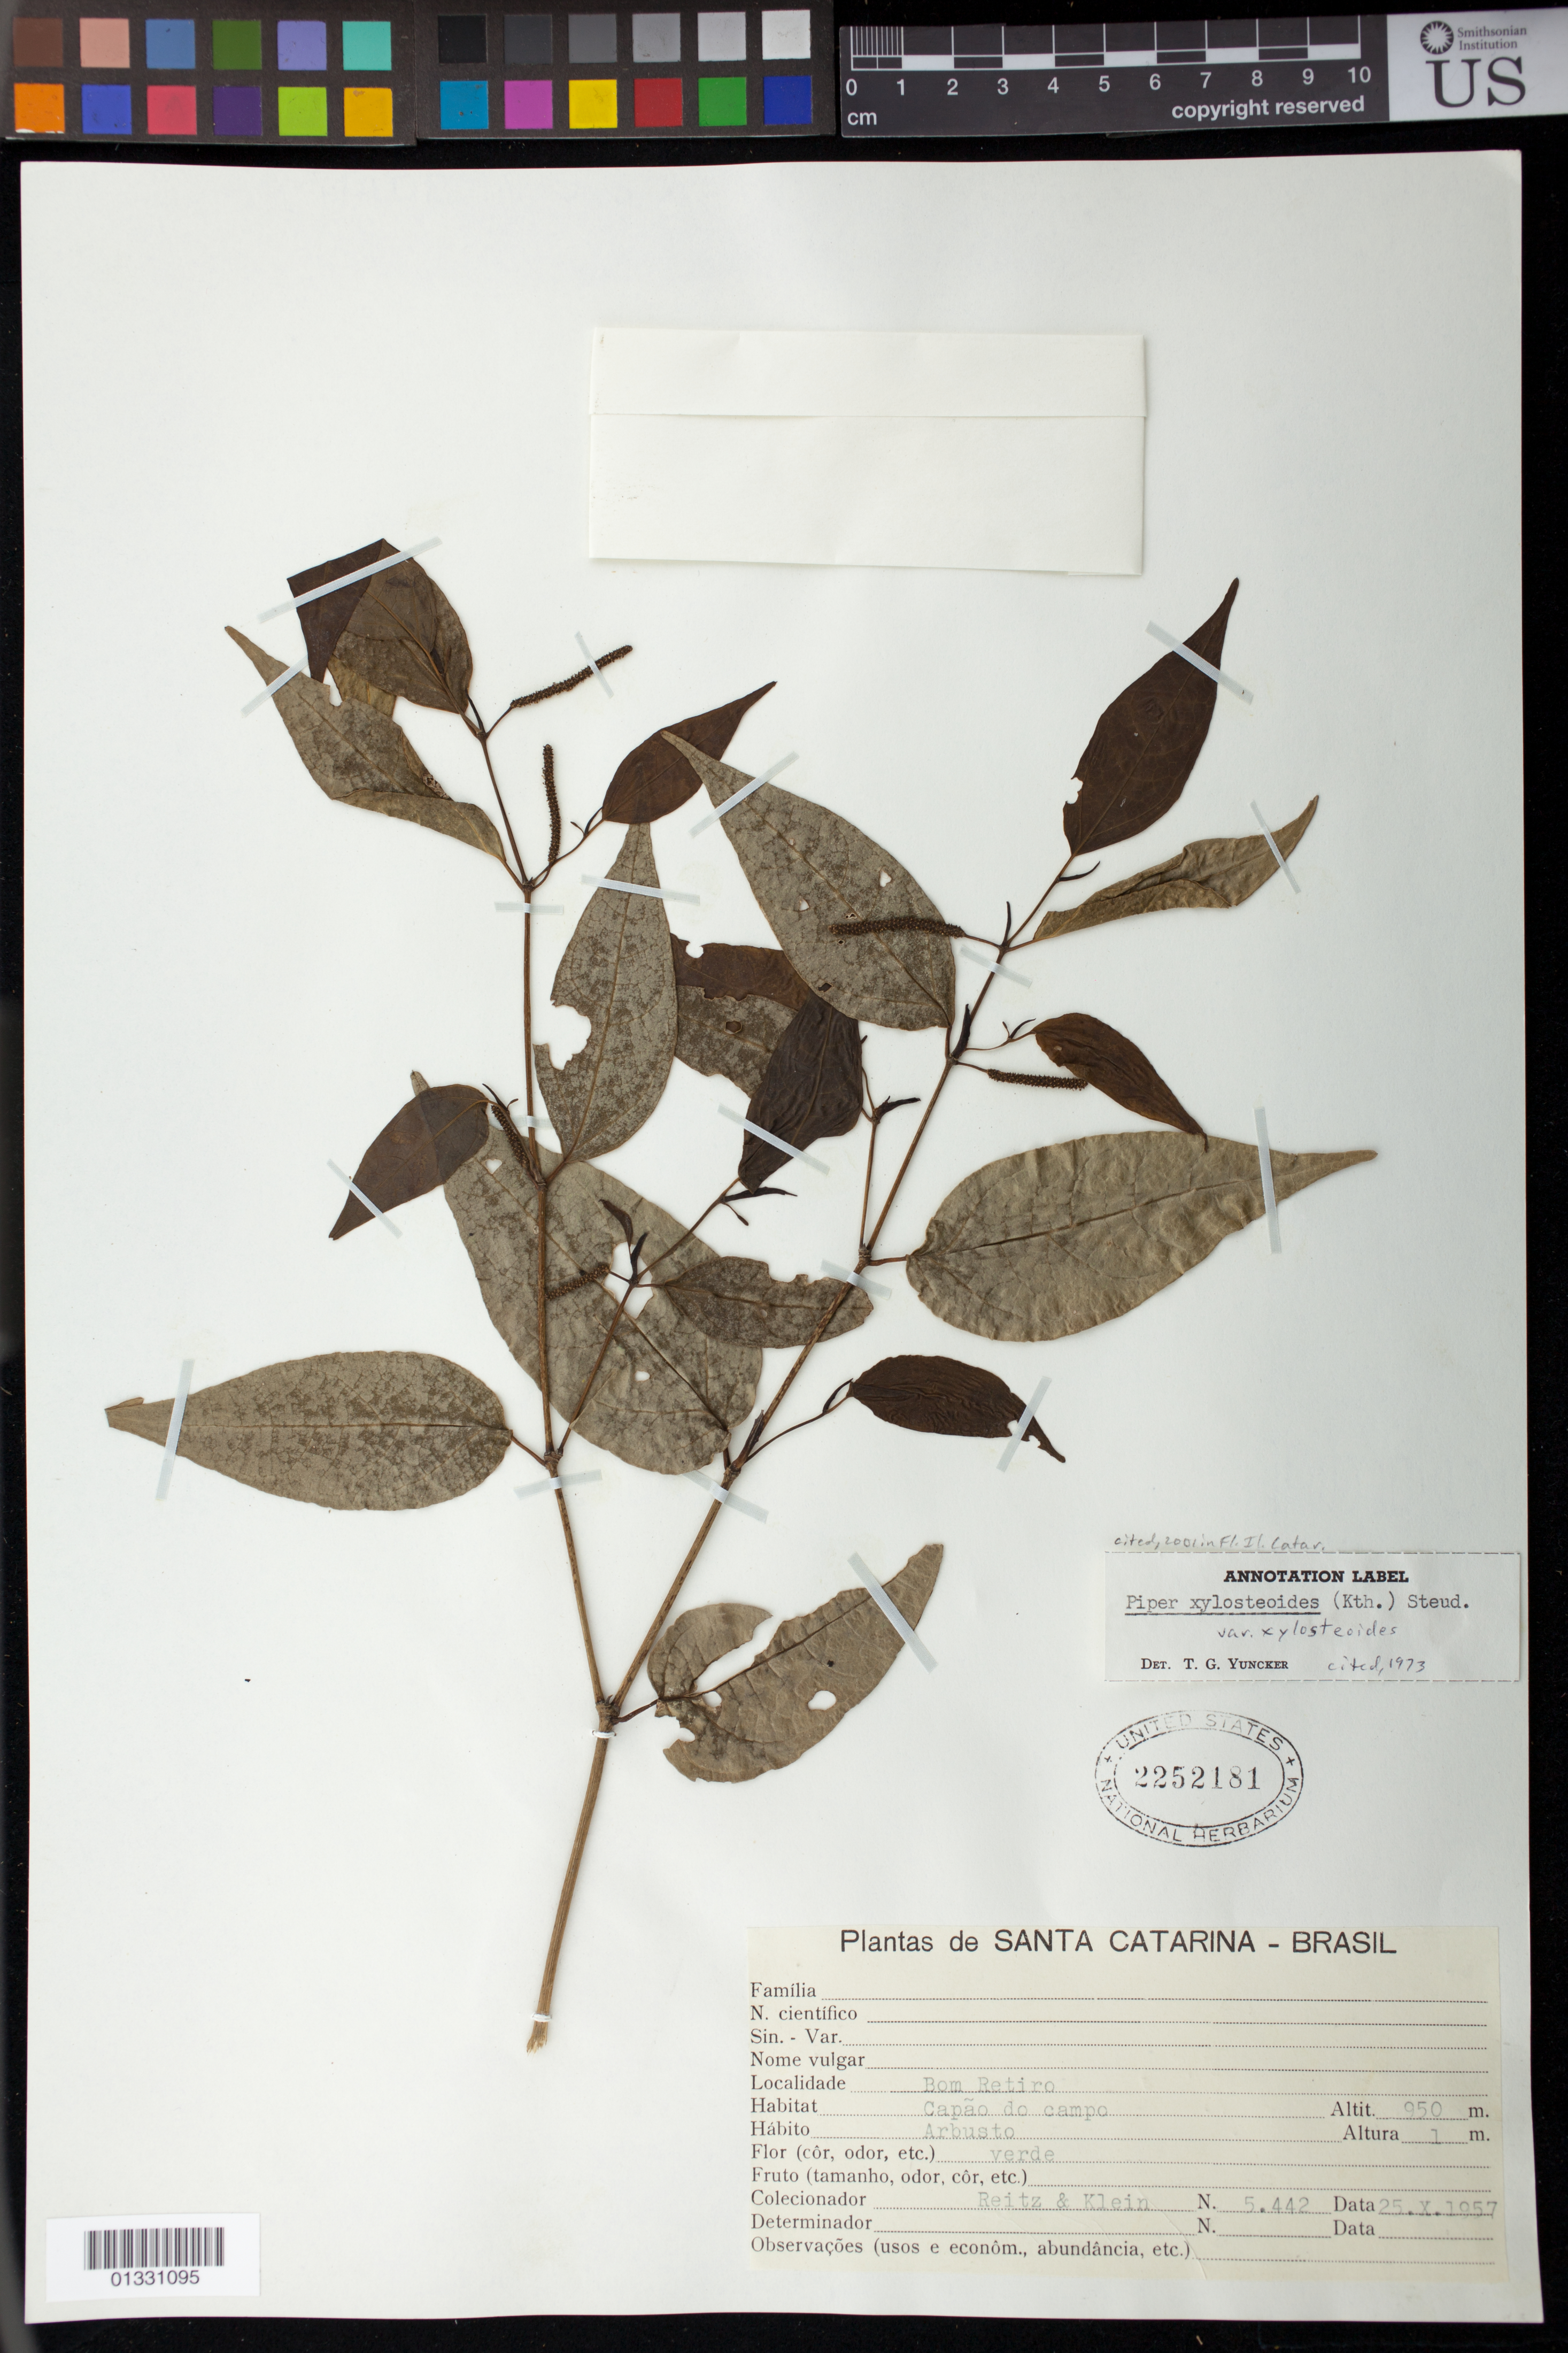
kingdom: Plantae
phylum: Tracheophyta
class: Magnoliopsida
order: Piperales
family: Piperaceae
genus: Piper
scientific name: Piper xylosteoides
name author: (Kunth) Steud.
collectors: R. Reitz & R. M. Klein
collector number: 5442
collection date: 1957-10-25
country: Brazil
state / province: Santa Catarina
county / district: Bom Retiro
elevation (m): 950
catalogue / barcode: US 2252181